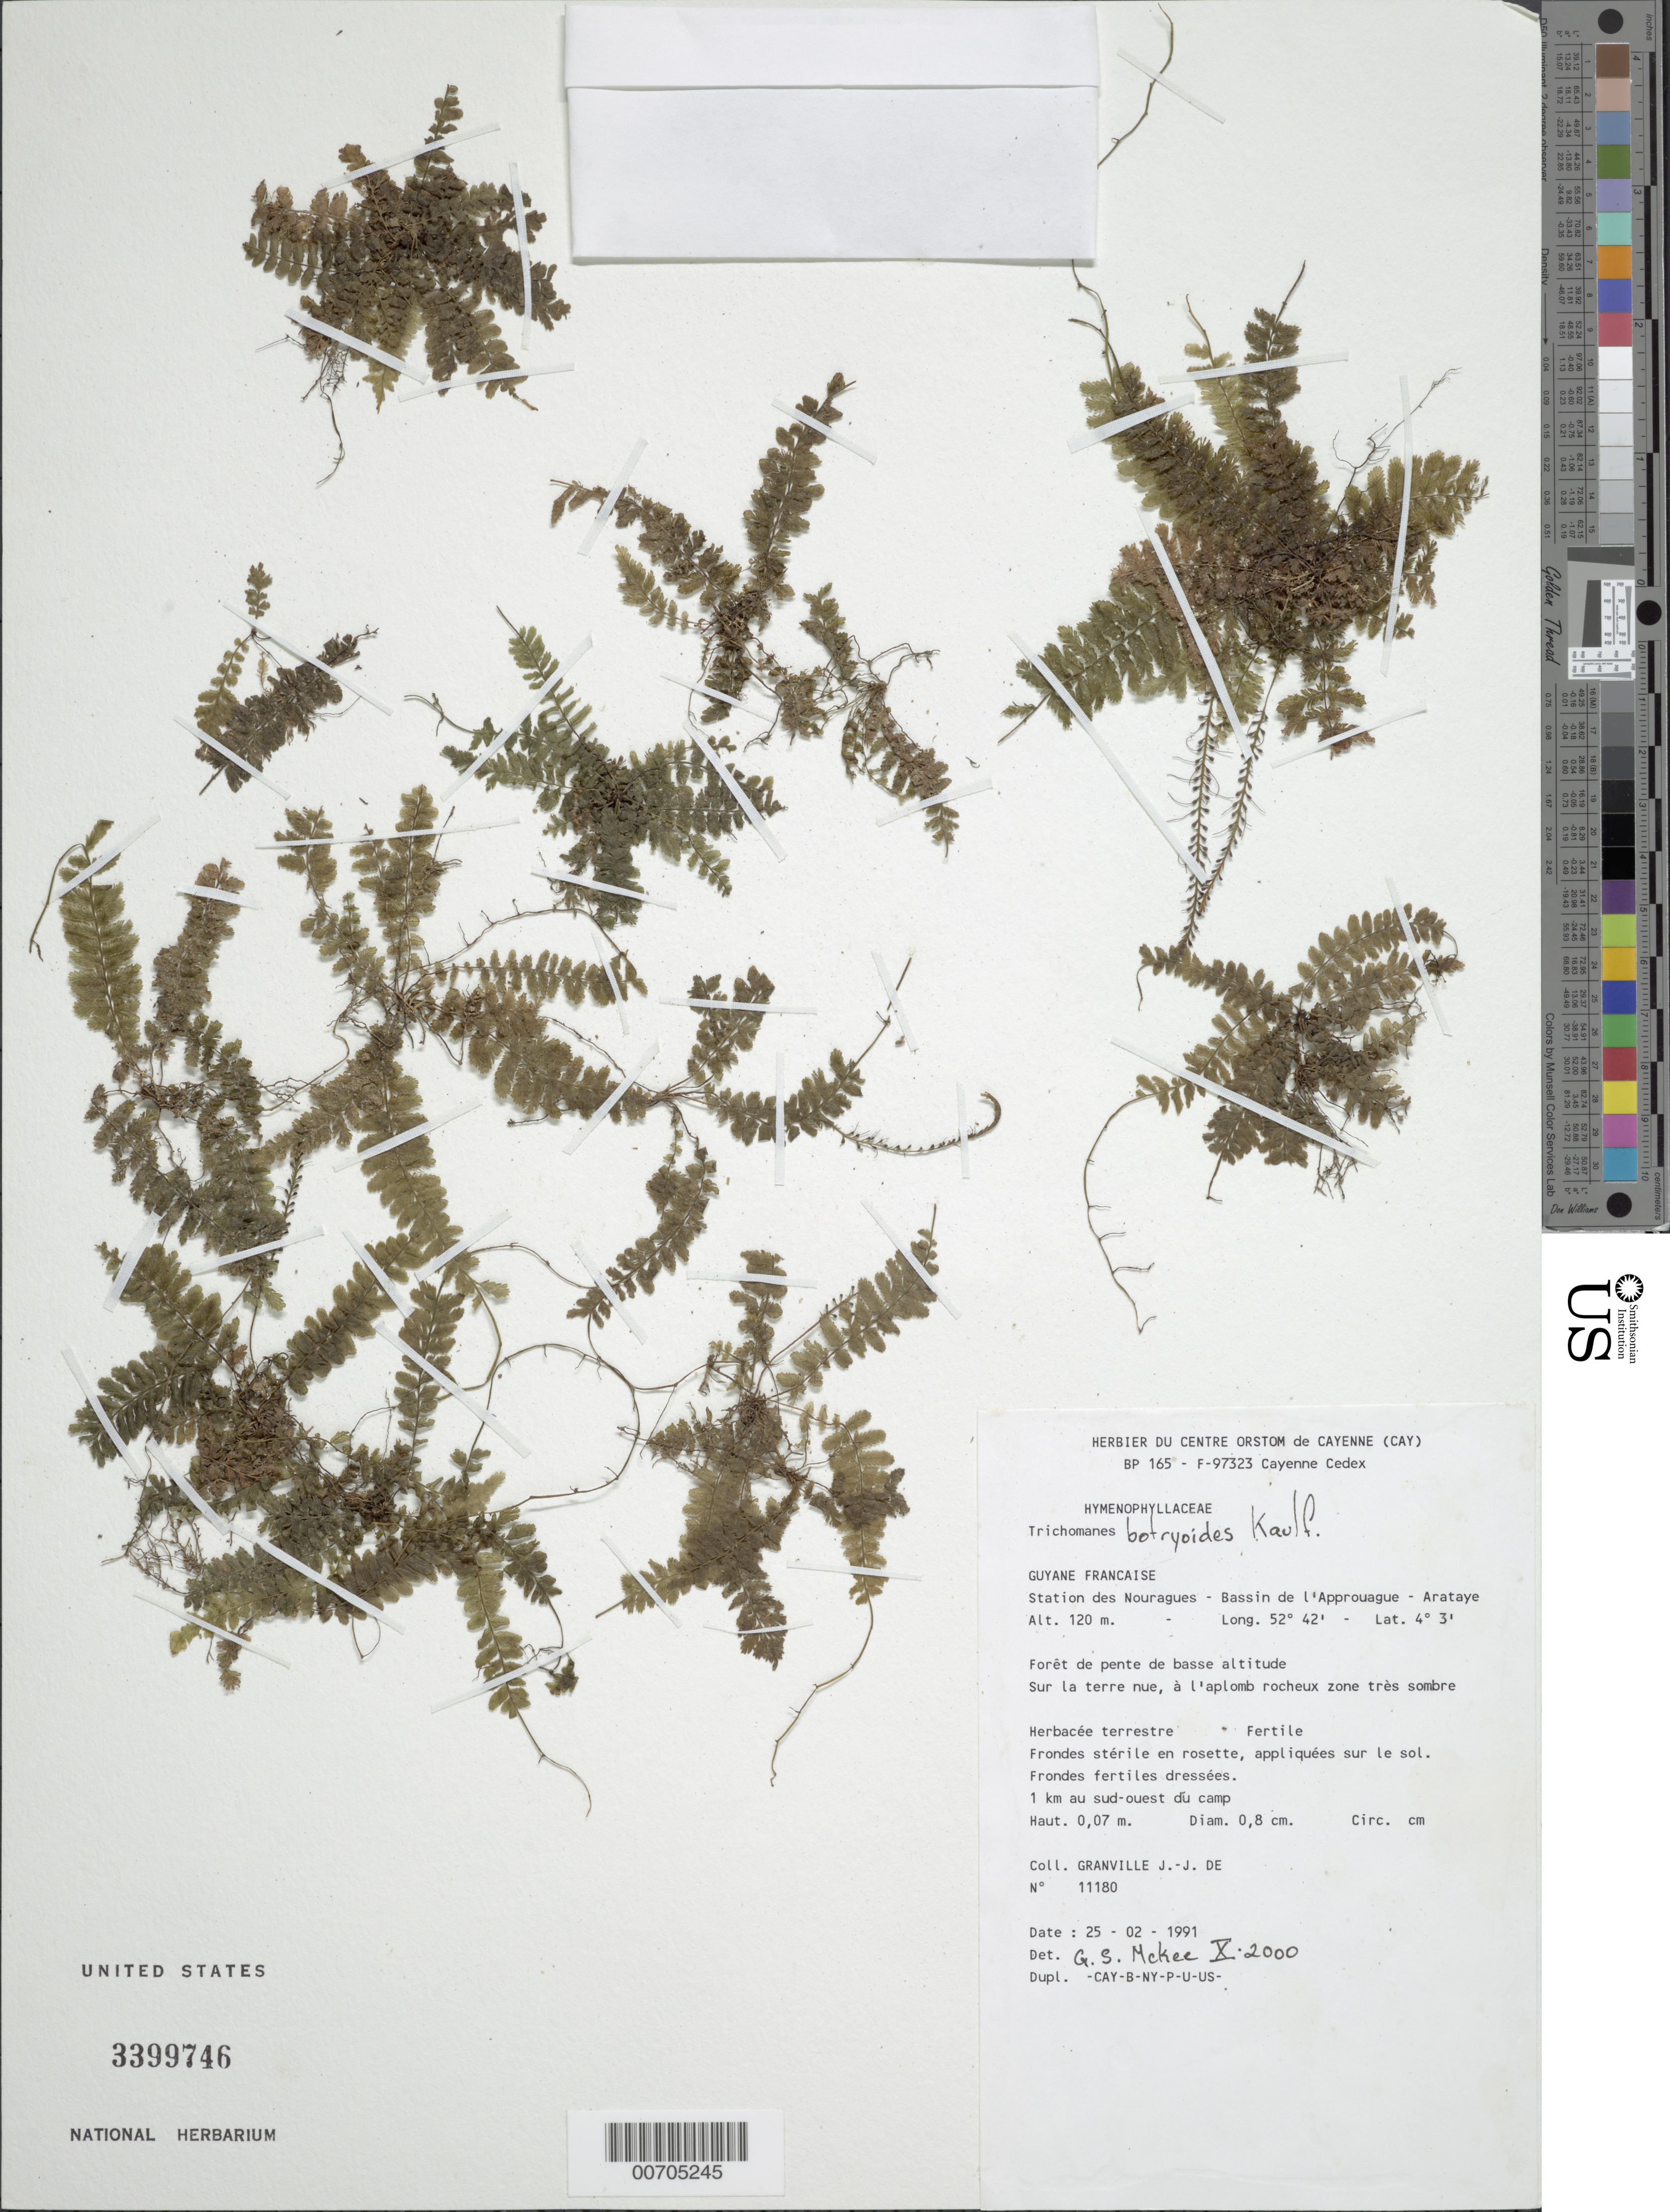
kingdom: Plantae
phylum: Tracheophyta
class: Polypodiopsida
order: Hymenophyllales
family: Hymenophyllaceae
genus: Trichomanes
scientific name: Trichomanes botryoides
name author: Kaulf.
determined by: McKee, G. S., (US), NMNH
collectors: J.-J. de Granville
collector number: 11180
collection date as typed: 25-Feb-91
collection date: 1991-02-25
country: French Guiana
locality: Station des Nouragues, Bassin de l'Approuague, Arataye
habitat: Low slope forest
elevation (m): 120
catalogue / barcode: US 3399746